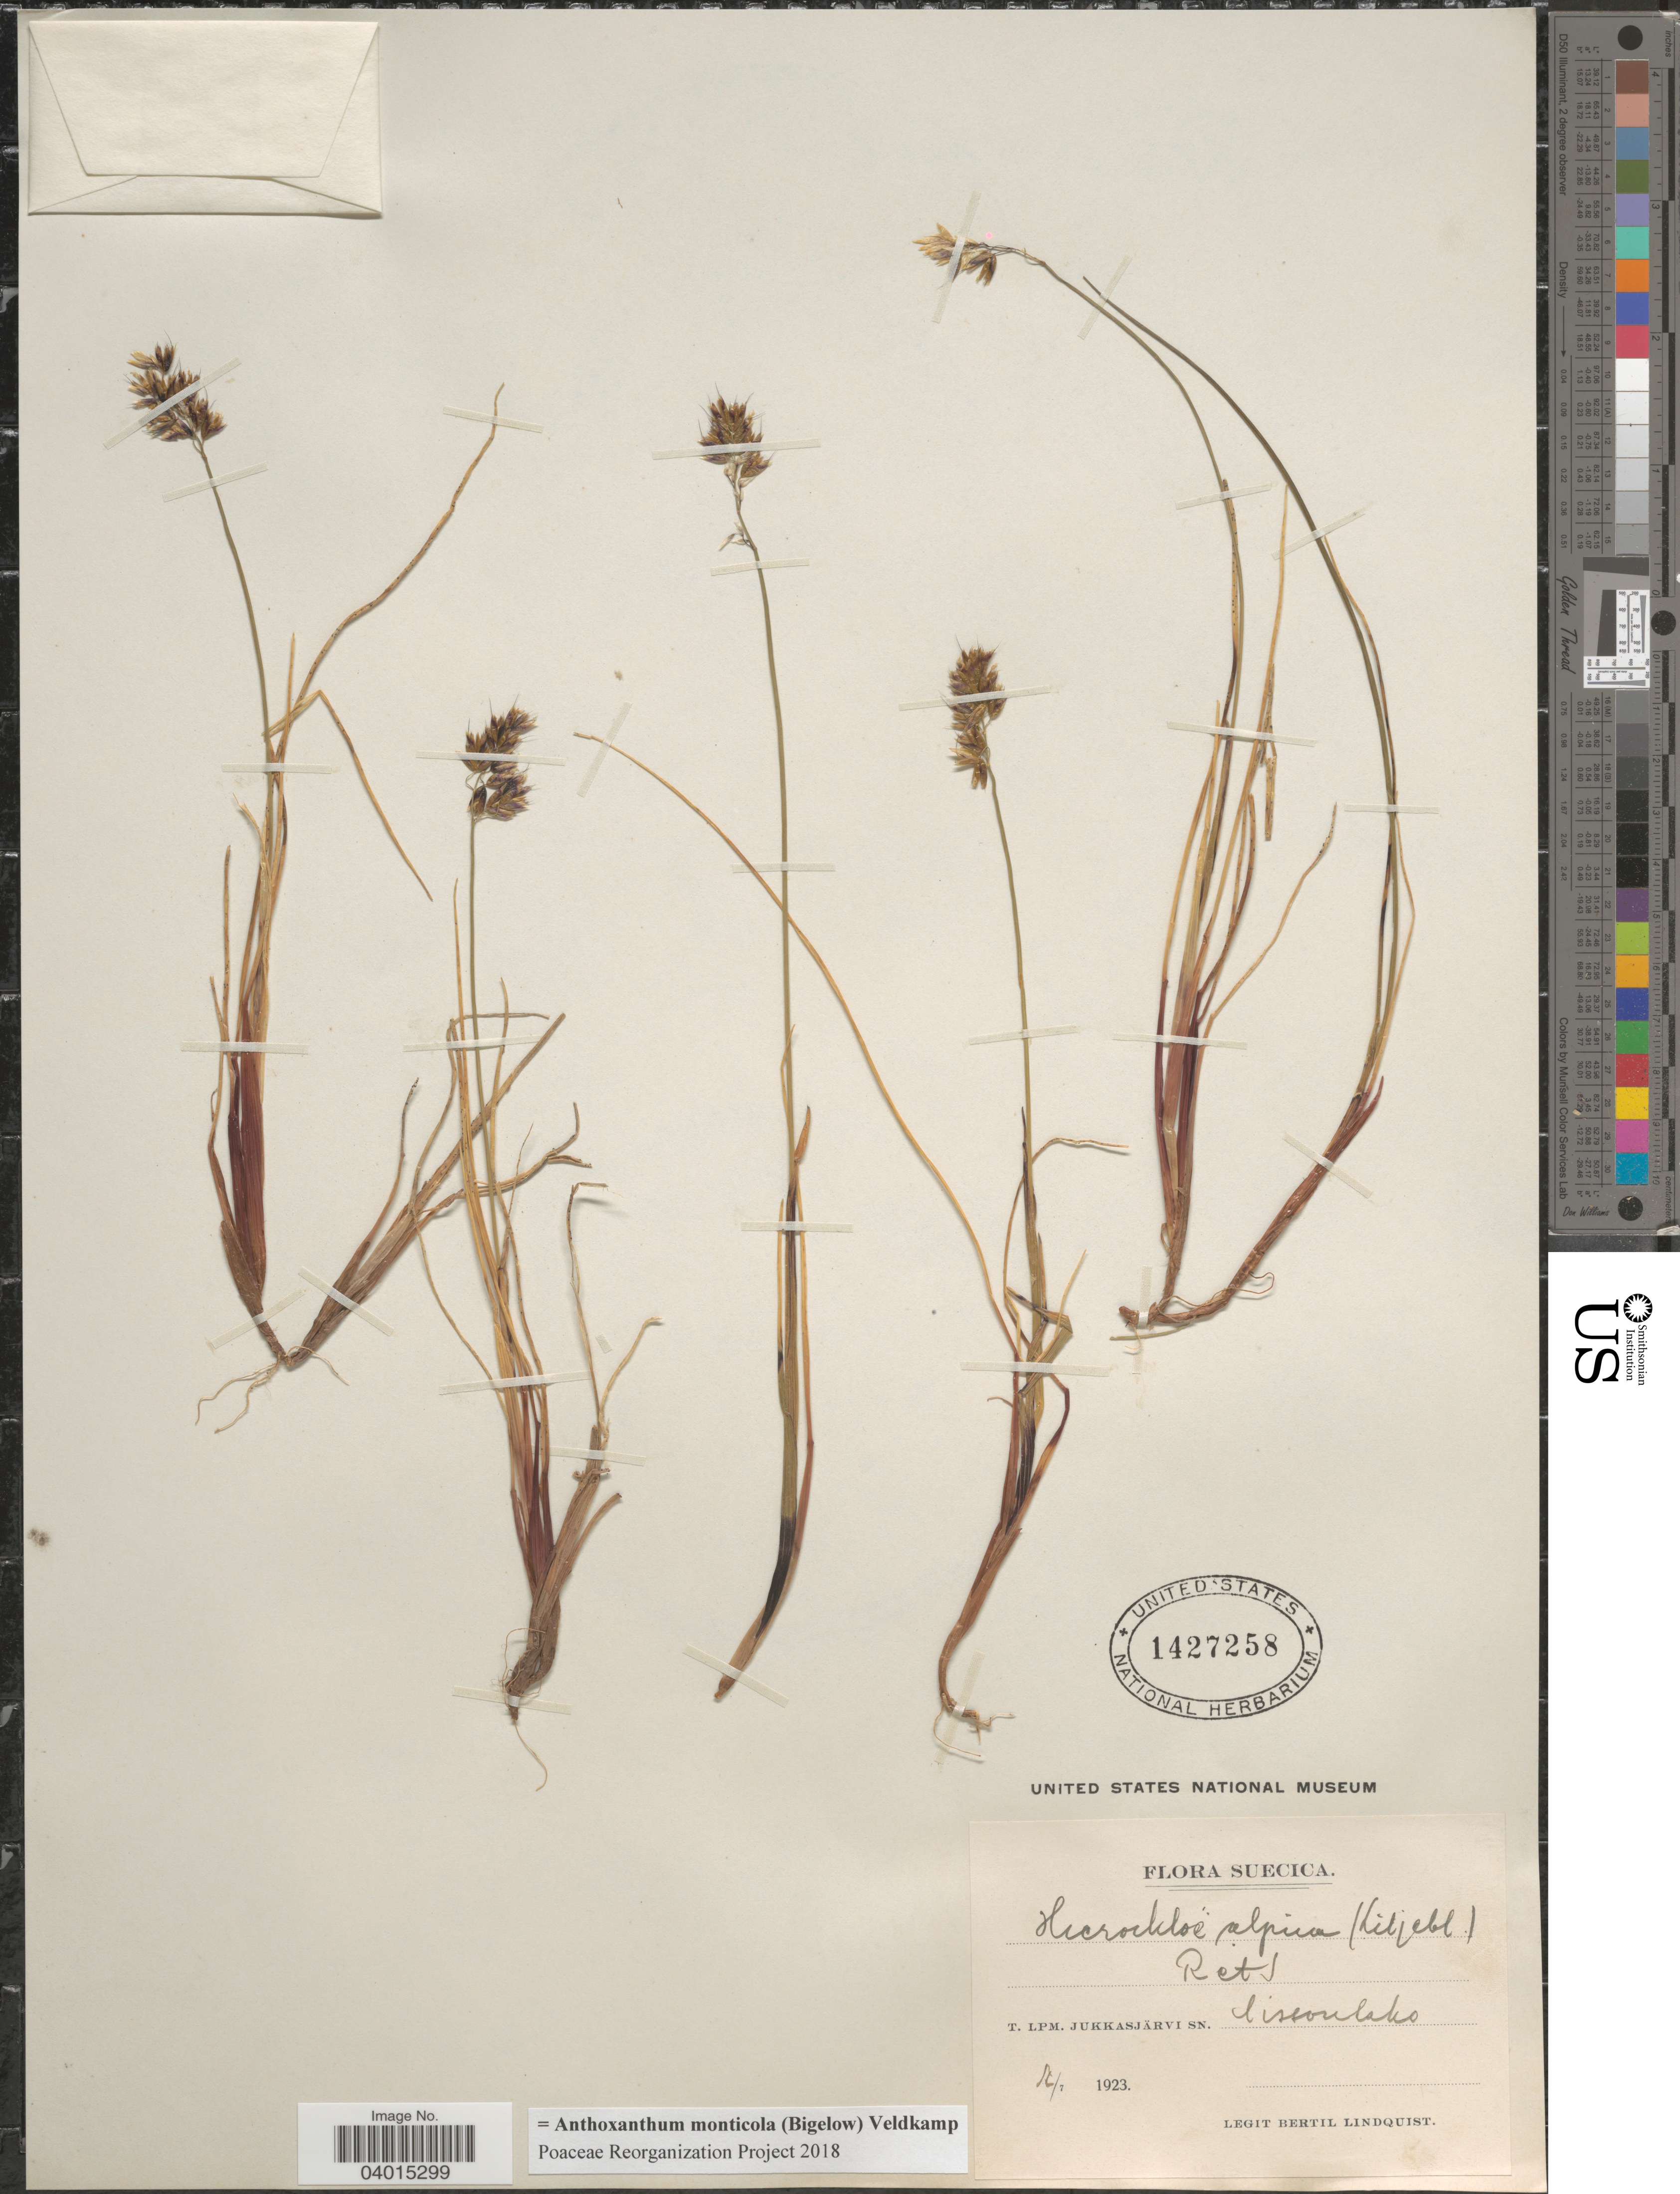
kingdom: Plantae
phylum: Tracheophyta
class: Liliopsida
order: Poales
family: Poaceae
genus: Anthoxanthum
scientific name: Anthoxanthum monticola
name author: (Bigelow) Veldkamp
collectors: B. Lindquist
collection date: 1923-07-16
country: Sweden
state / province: Norrbotten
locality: Suecica. T. LPM. Jukkasjärvi Sn. Lissonlako [interpreted].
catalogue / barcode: US 1427258